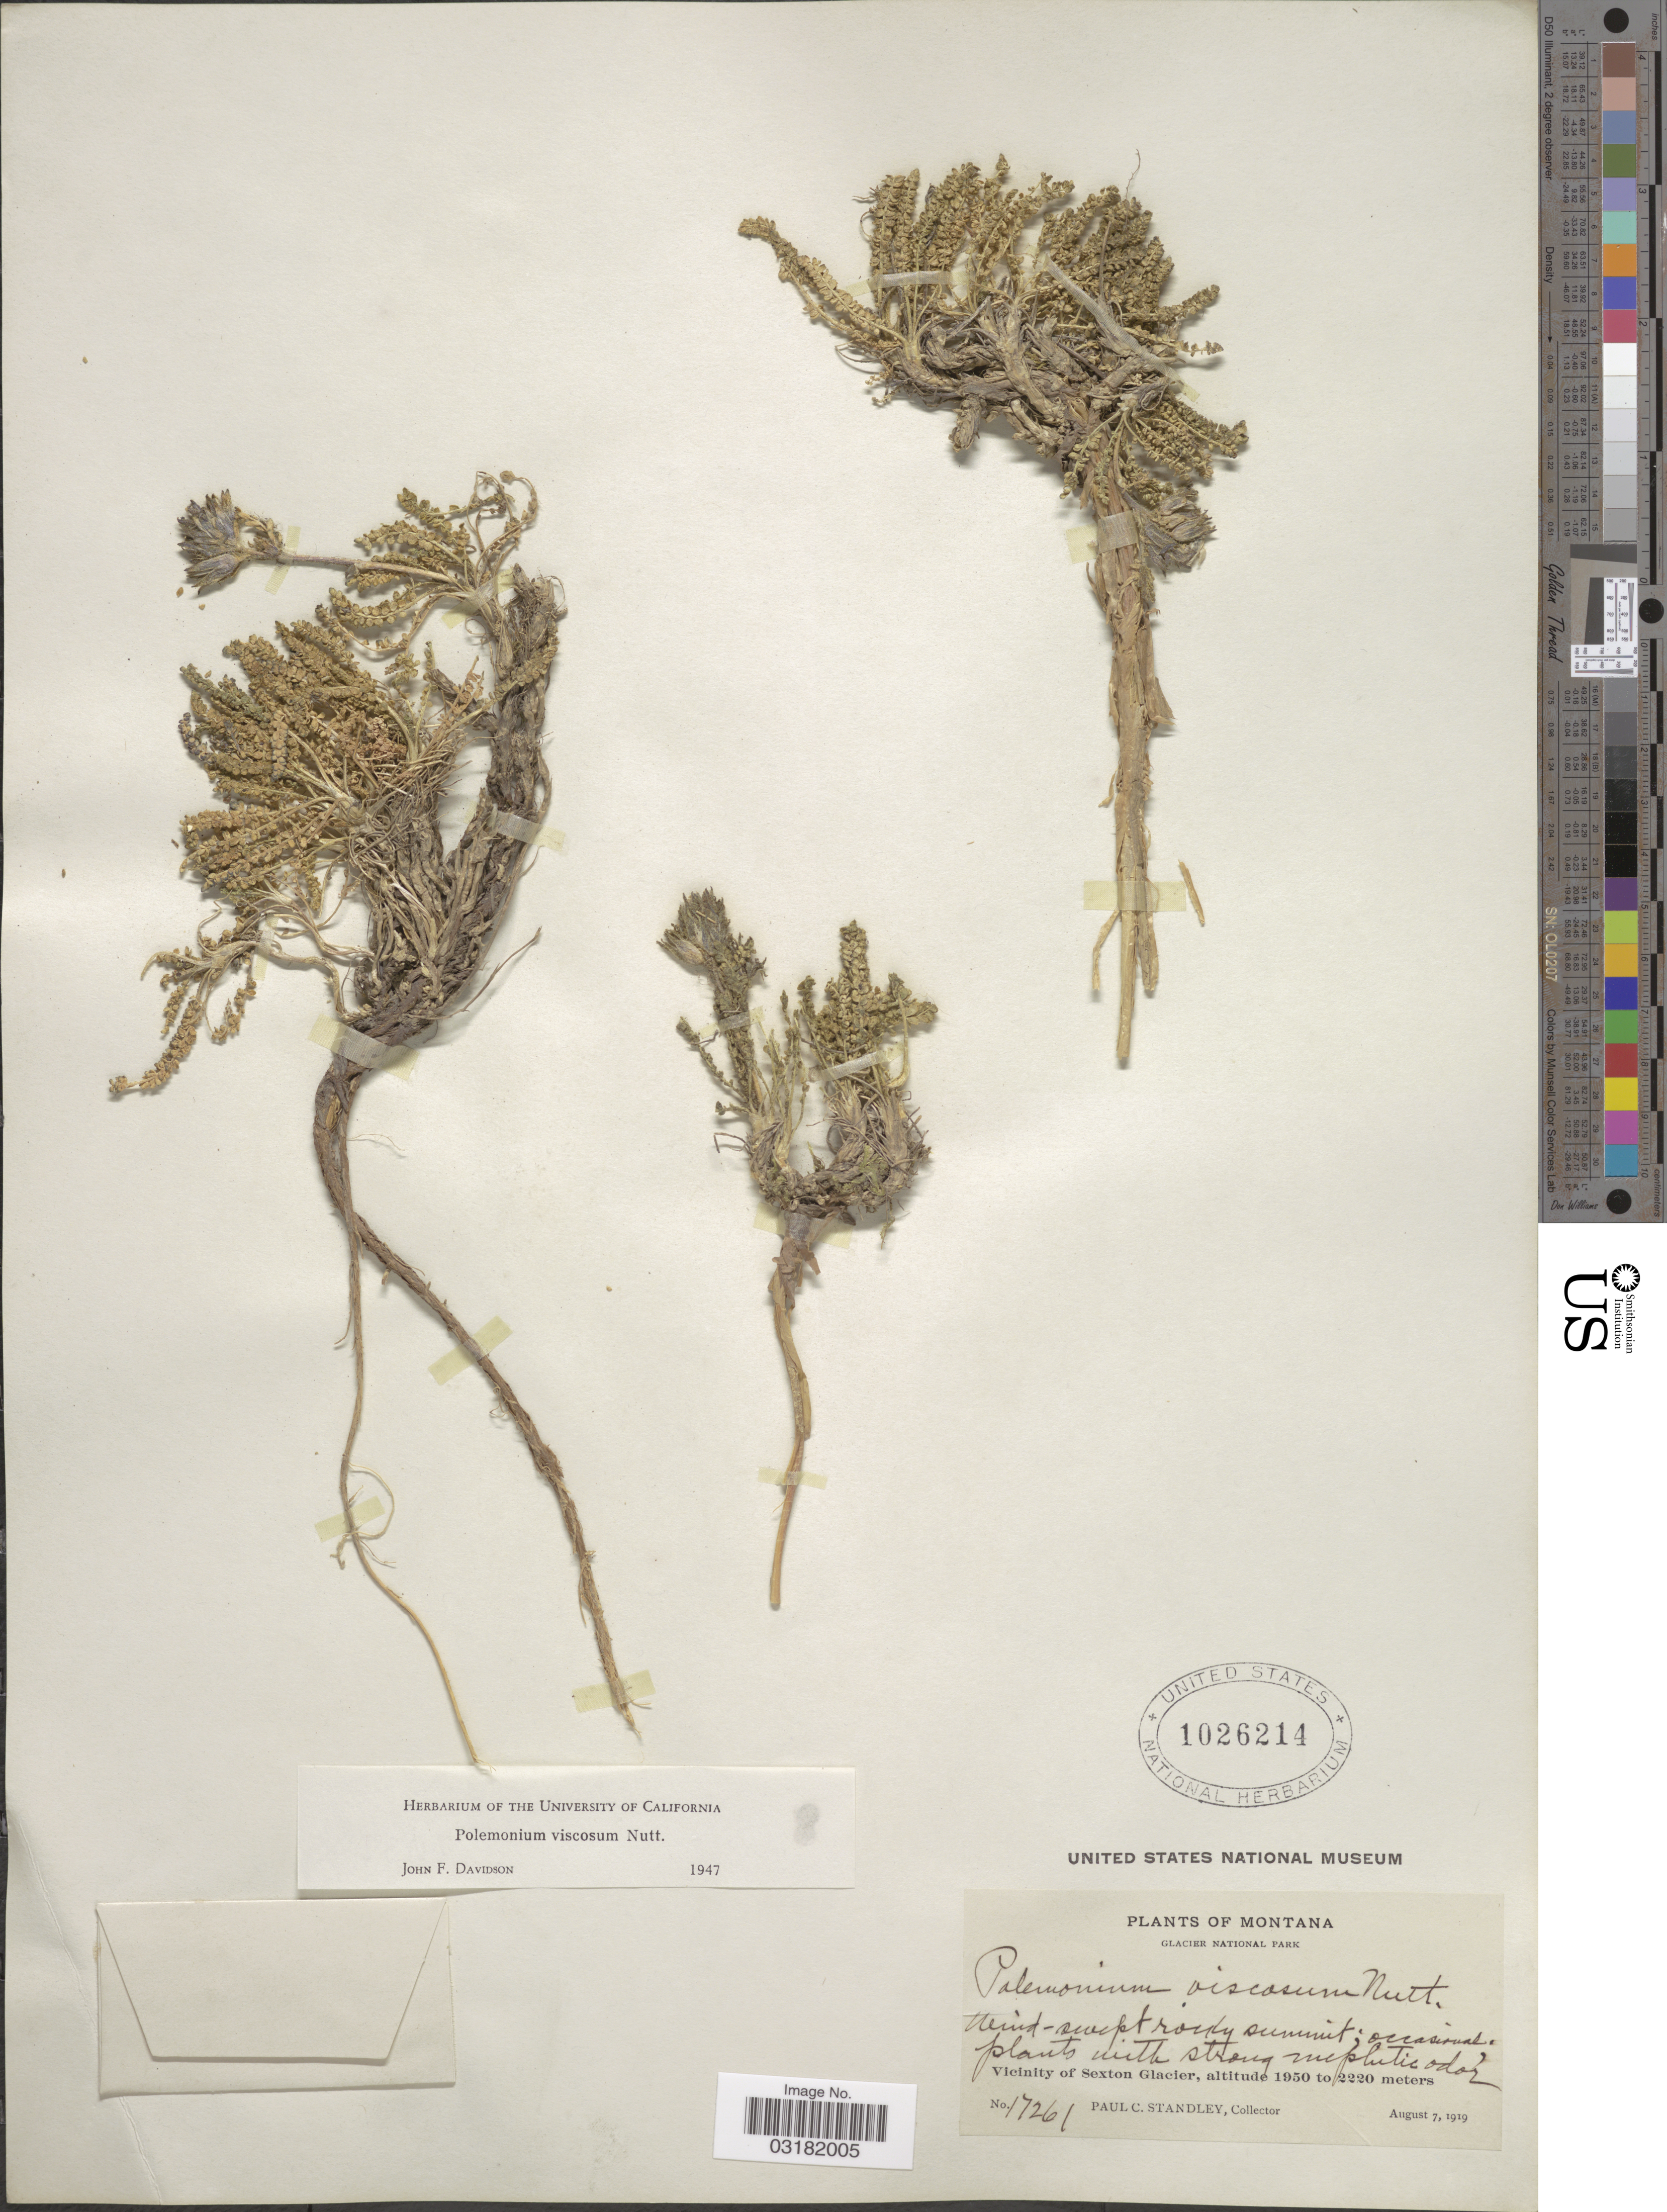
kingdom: Plantae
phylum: Tracheophyta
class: Magnoliopsida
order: Ericales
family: Polemoniaceae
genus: Polemonium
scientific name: Polemonium viscosum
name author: Nutt.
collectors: P. C. Standley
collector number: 17261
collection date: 1919-08-07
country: United States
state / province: Montana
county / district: Glacier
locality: Glacier National Park, Vicinity of Sexton Glacier.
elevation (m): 1950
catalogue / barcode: US 1026214